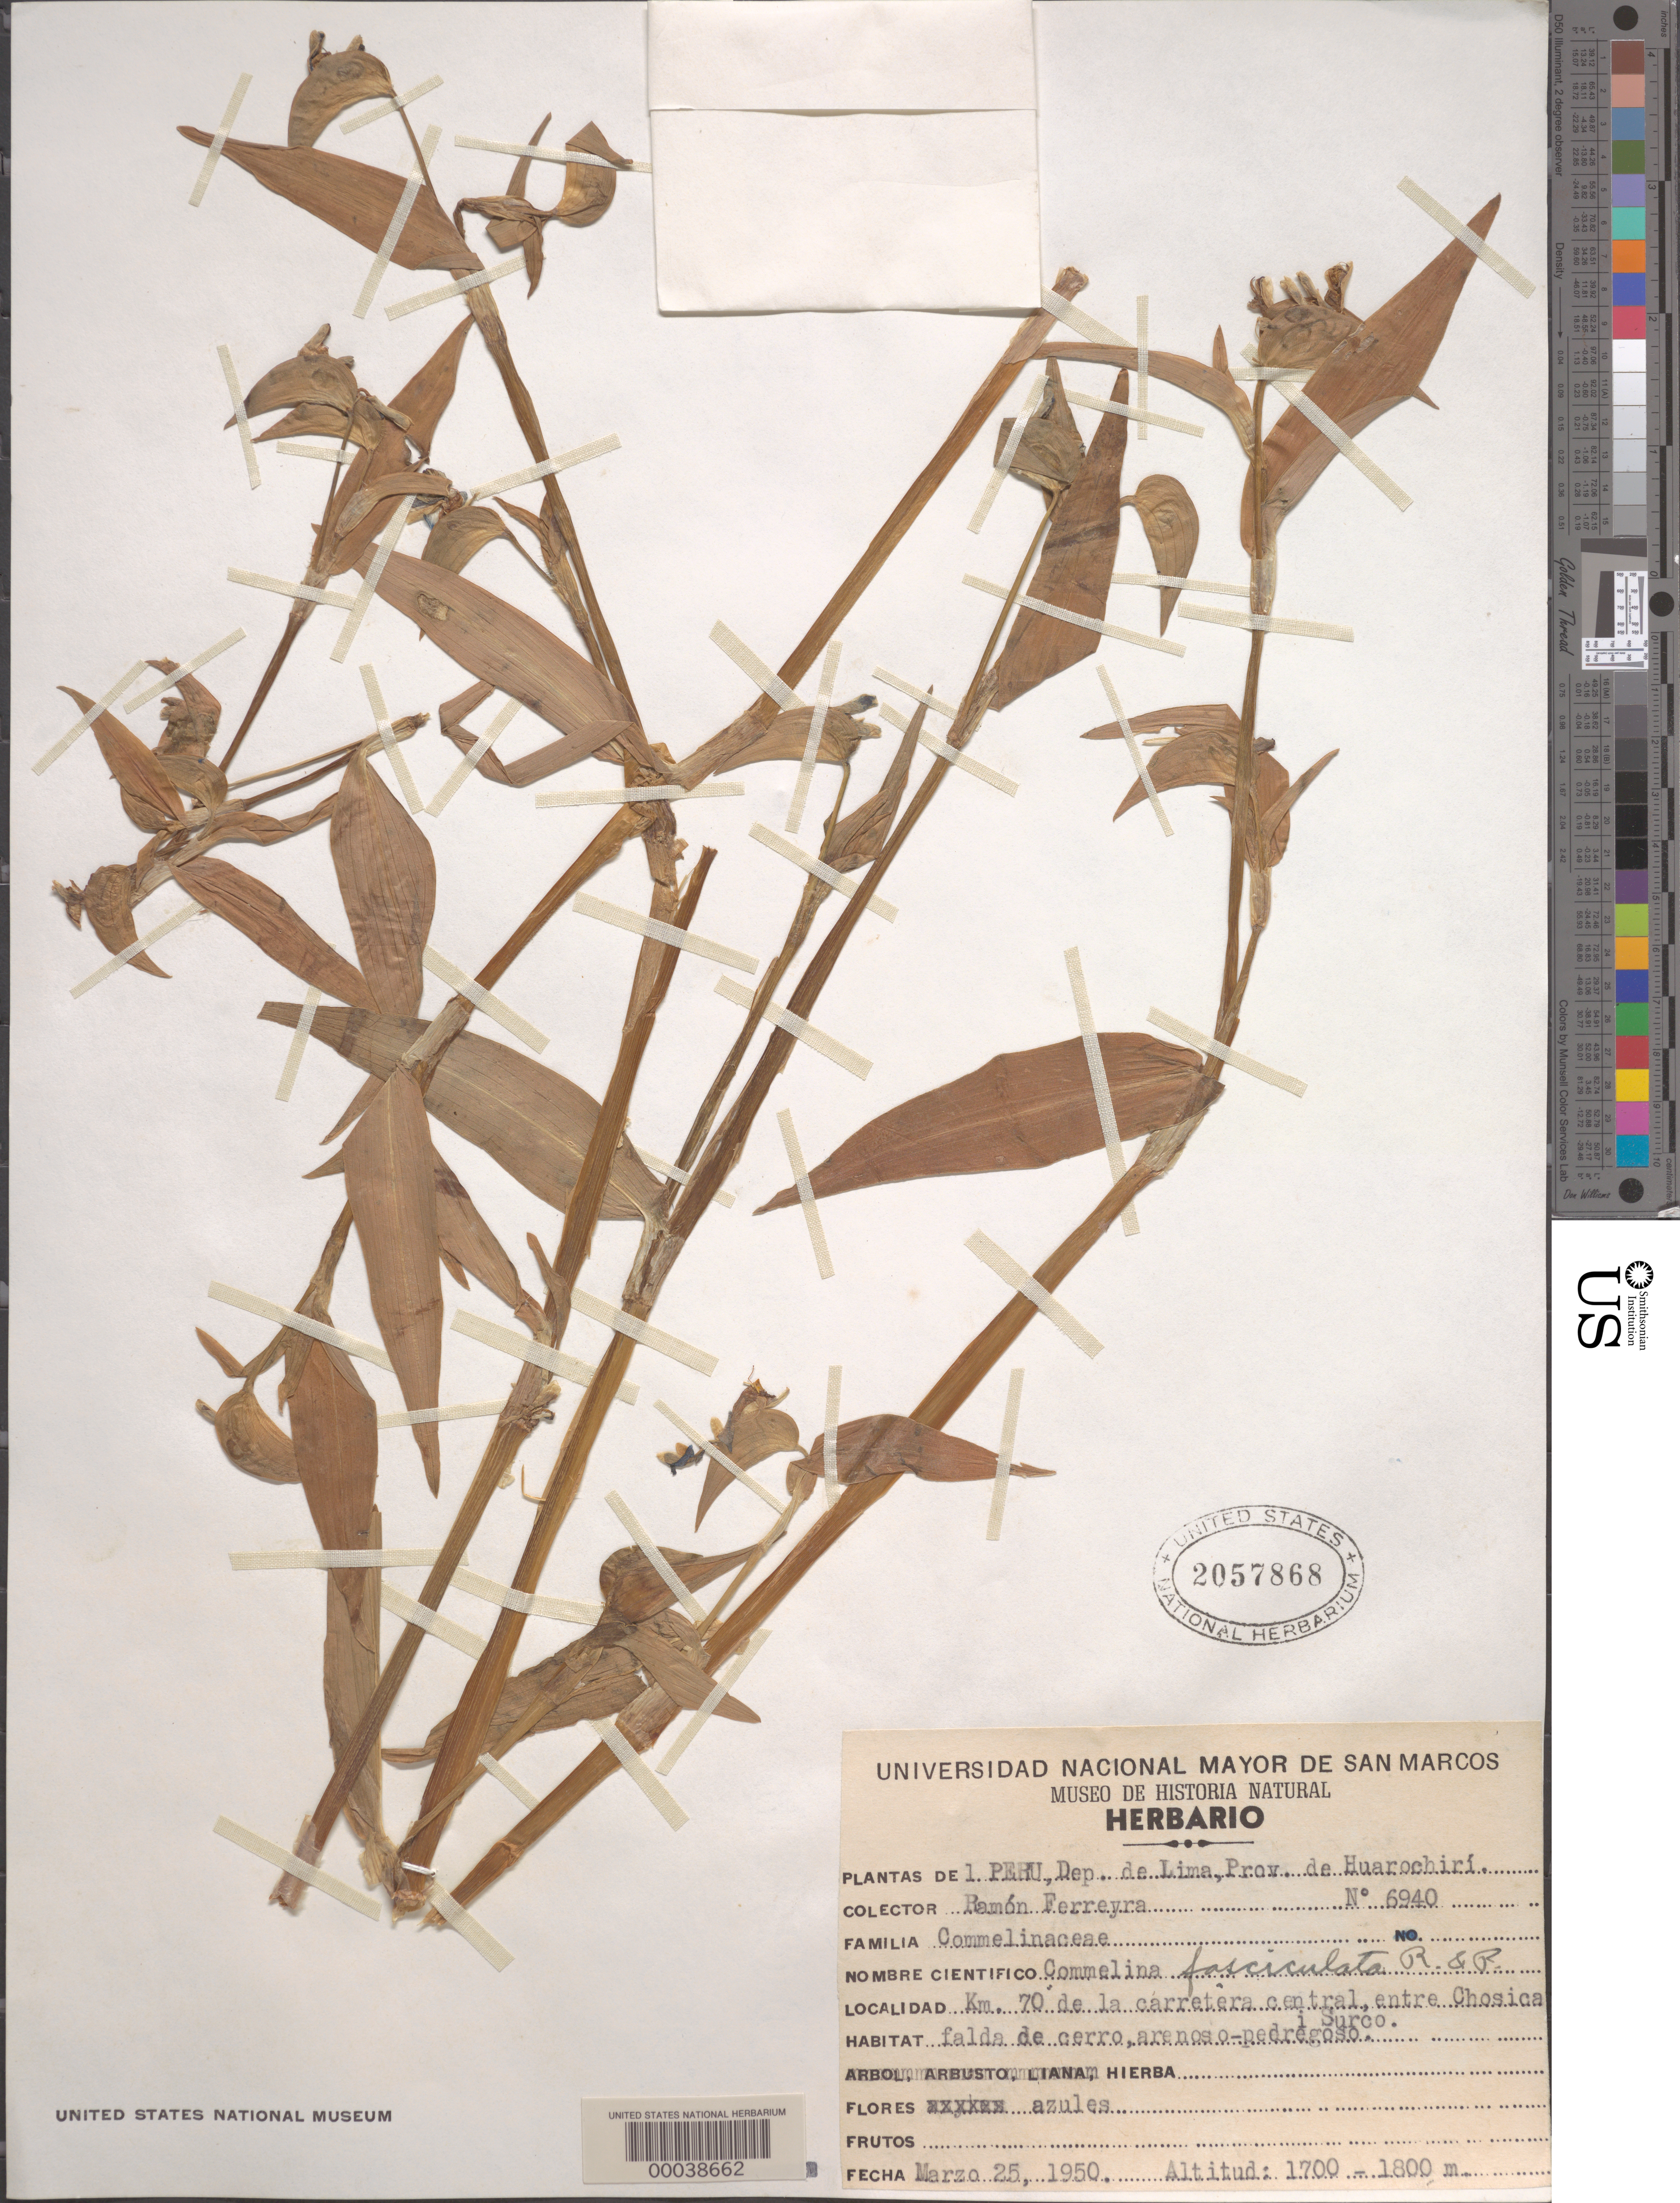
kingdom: Plantae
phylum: Tracheophyta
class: Liliopsida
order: Commelinales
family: Commelinaceae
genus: Commelina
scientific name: Commelina fasciculata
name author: Ruiz & Pav.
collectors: R. A. Ferreyra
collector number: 6940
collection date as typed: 25 Mar 1950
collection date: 1950-03-25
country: Peru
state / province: Lima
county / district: Huarochirí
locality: Between chosica and surco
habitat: Sandy, stony slope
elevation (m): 1700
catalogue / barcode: US 2057868